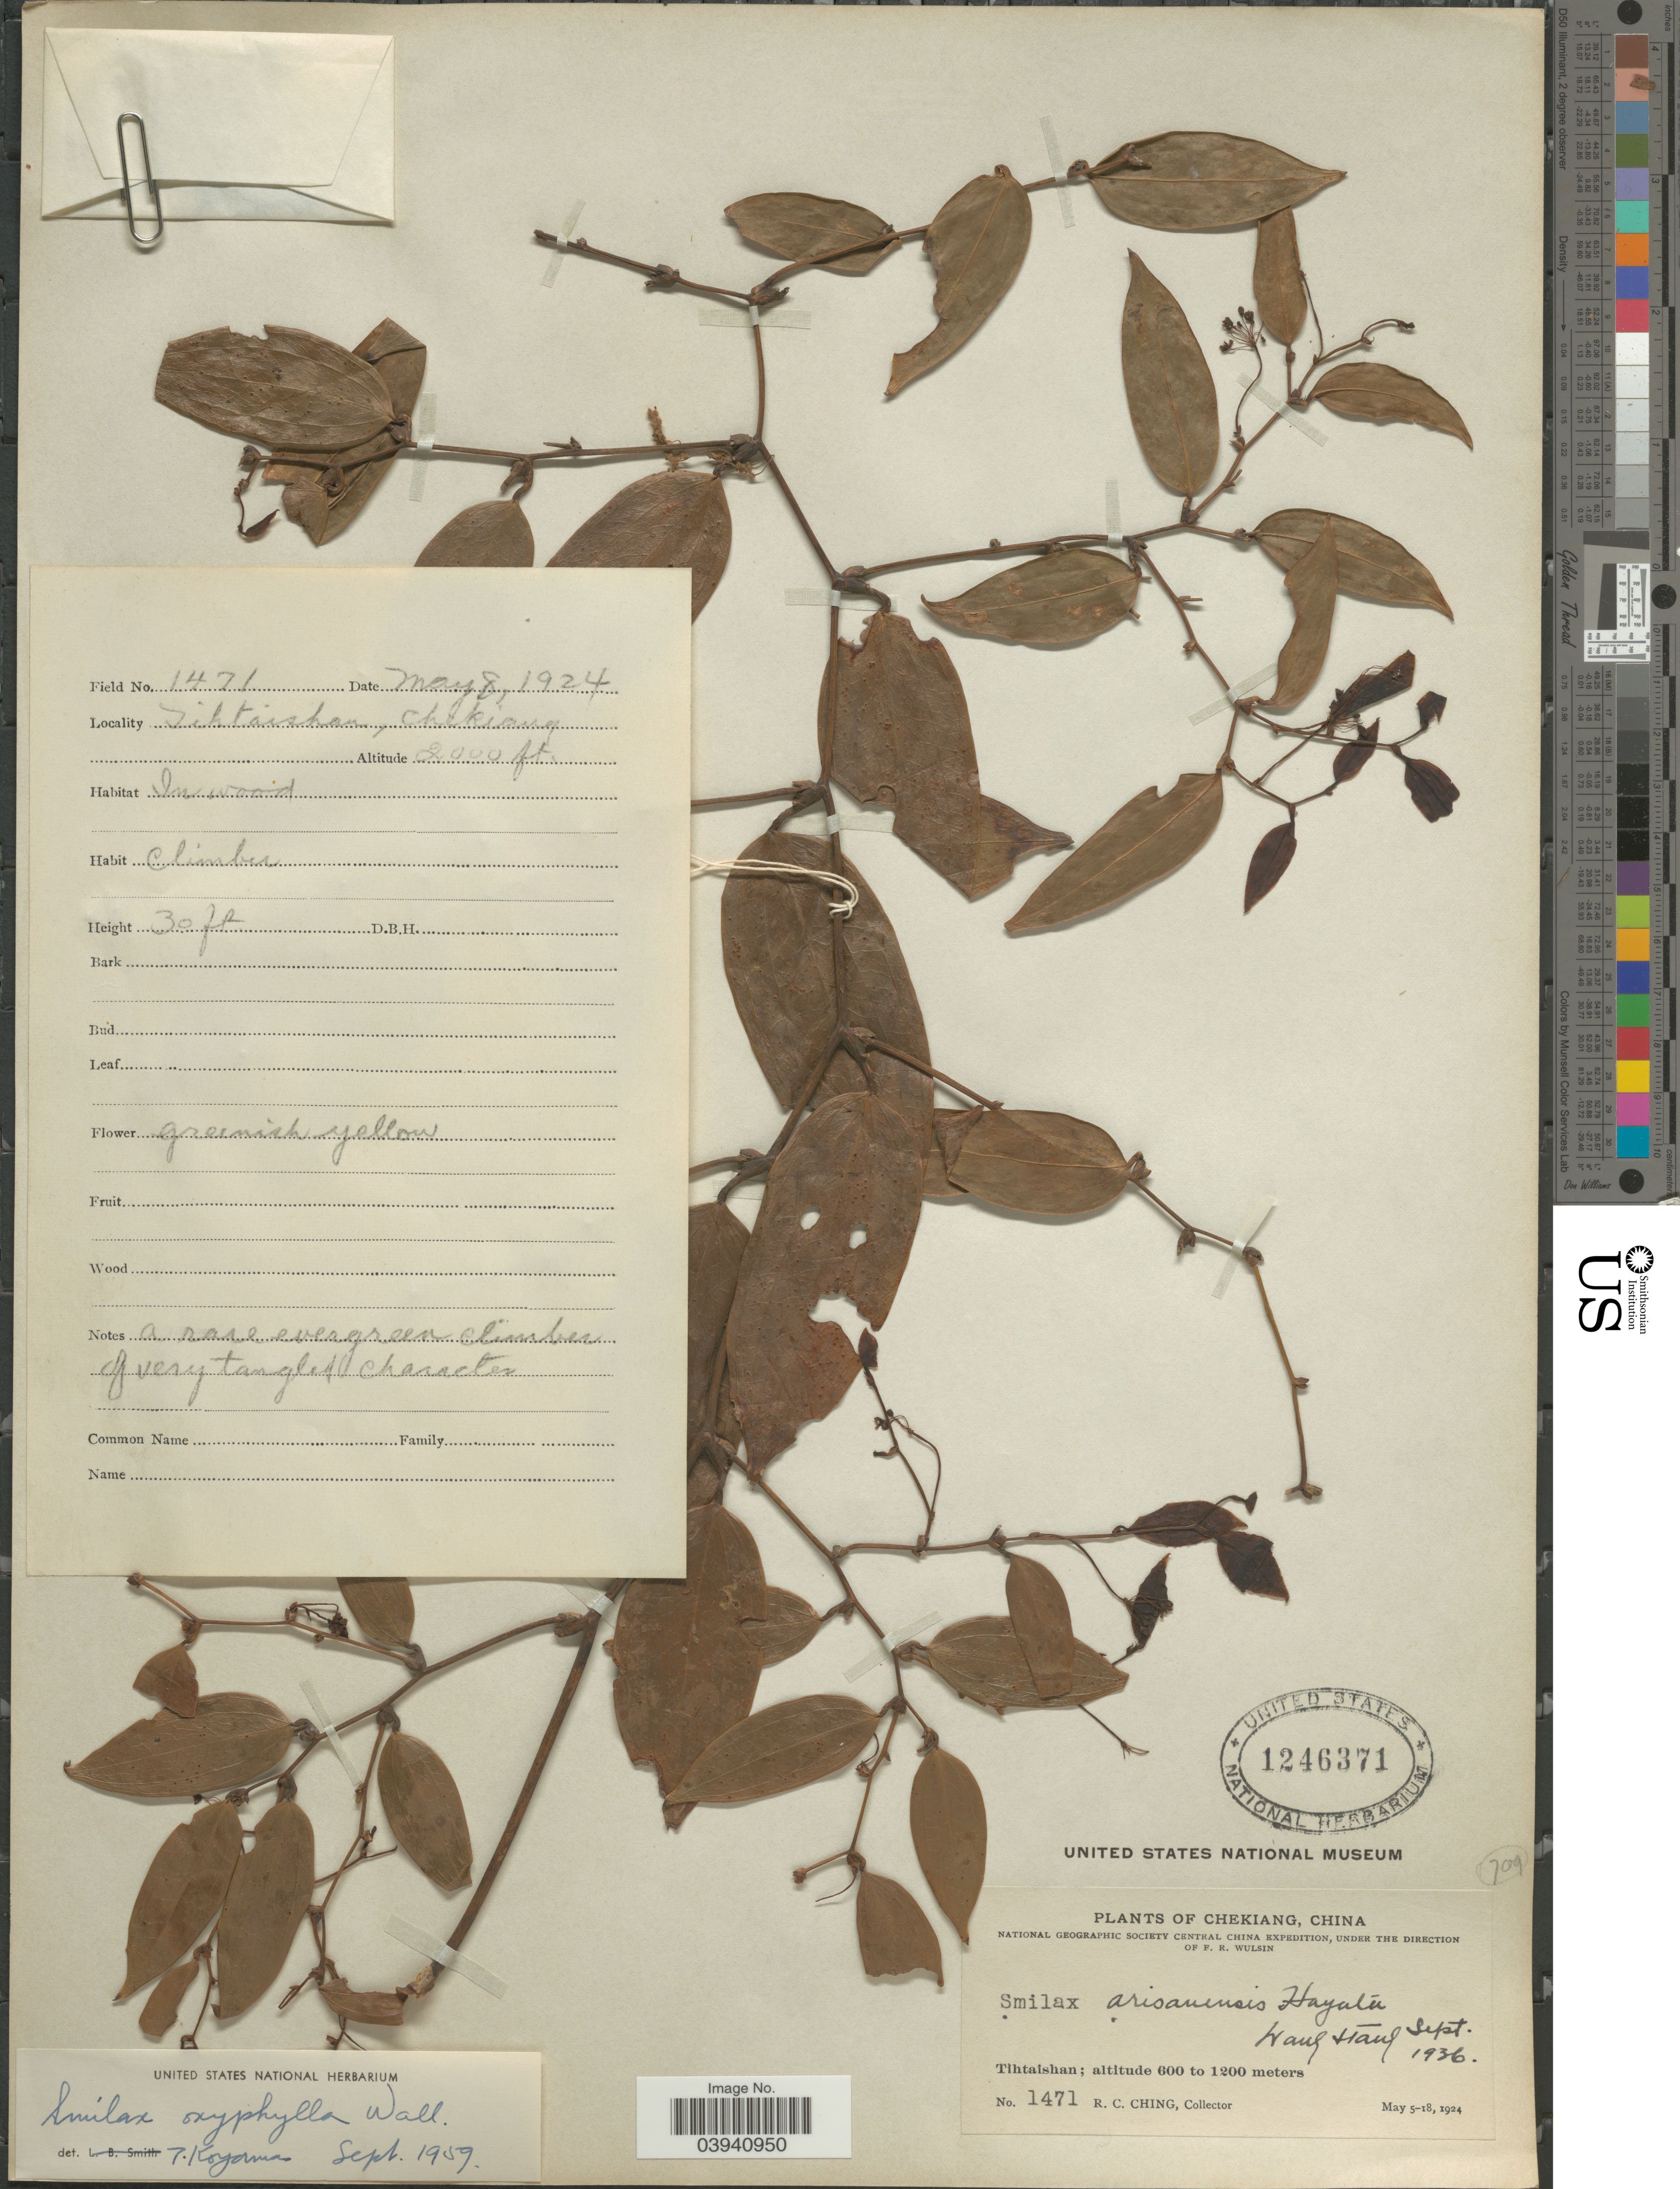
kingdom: Plantae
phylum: Tracheophyta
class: Liliopsida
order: Liliales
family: Smilacaceae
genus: Smilax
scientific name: Smilax oxyphylla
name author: Wall. ex Kunth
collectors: R. C. Ching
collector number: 1471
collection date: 1924-05-08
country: China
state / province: Zhejiang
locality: Chekiang. Tihtaishan.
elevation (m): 610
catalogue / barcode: US 1246371